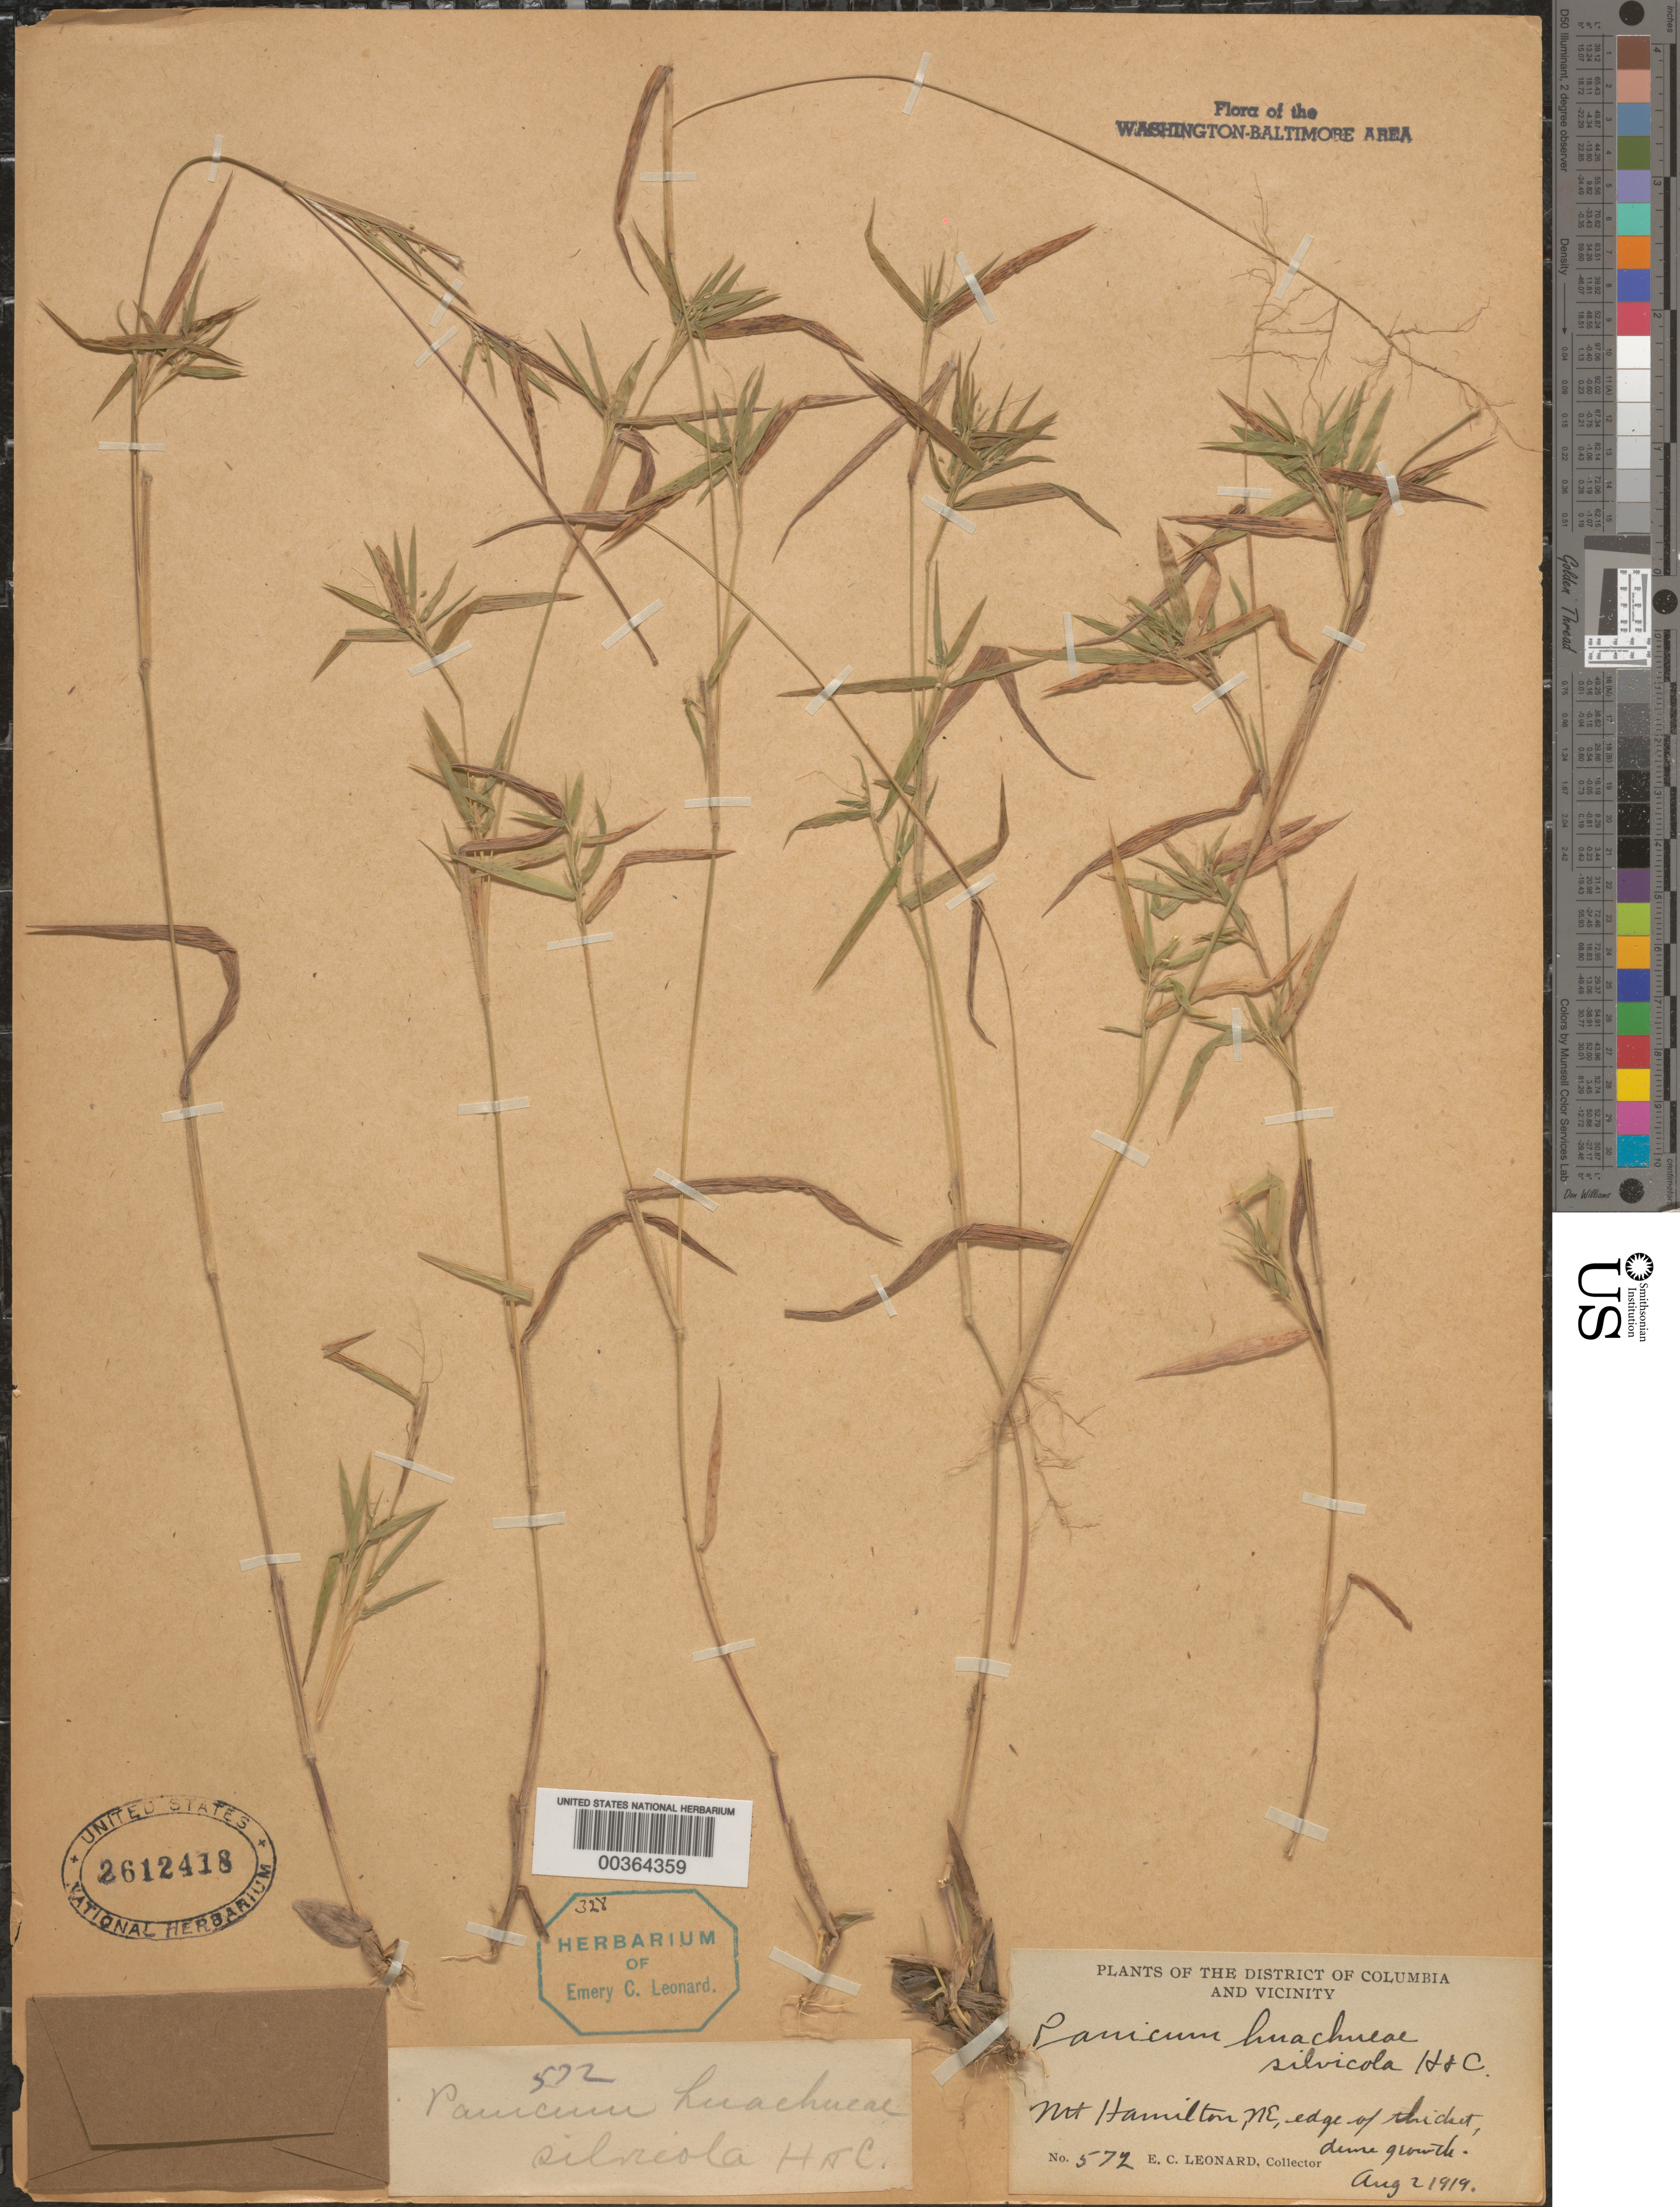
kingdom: Plantae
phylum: Tracheophyta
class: Liliopsida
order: Poales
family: Poaceae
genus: Dichanthelium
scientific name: Dichanthelium acuminatum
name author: (Sw.) Gould & C.A. Clark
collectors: E. C. Leonard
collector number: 572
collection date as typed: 02 Aug 1919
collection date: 1919-08-02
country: United States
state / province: District of Columbia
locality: Mount Hamilton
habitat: Edge of thicket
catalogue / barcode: US 2612418